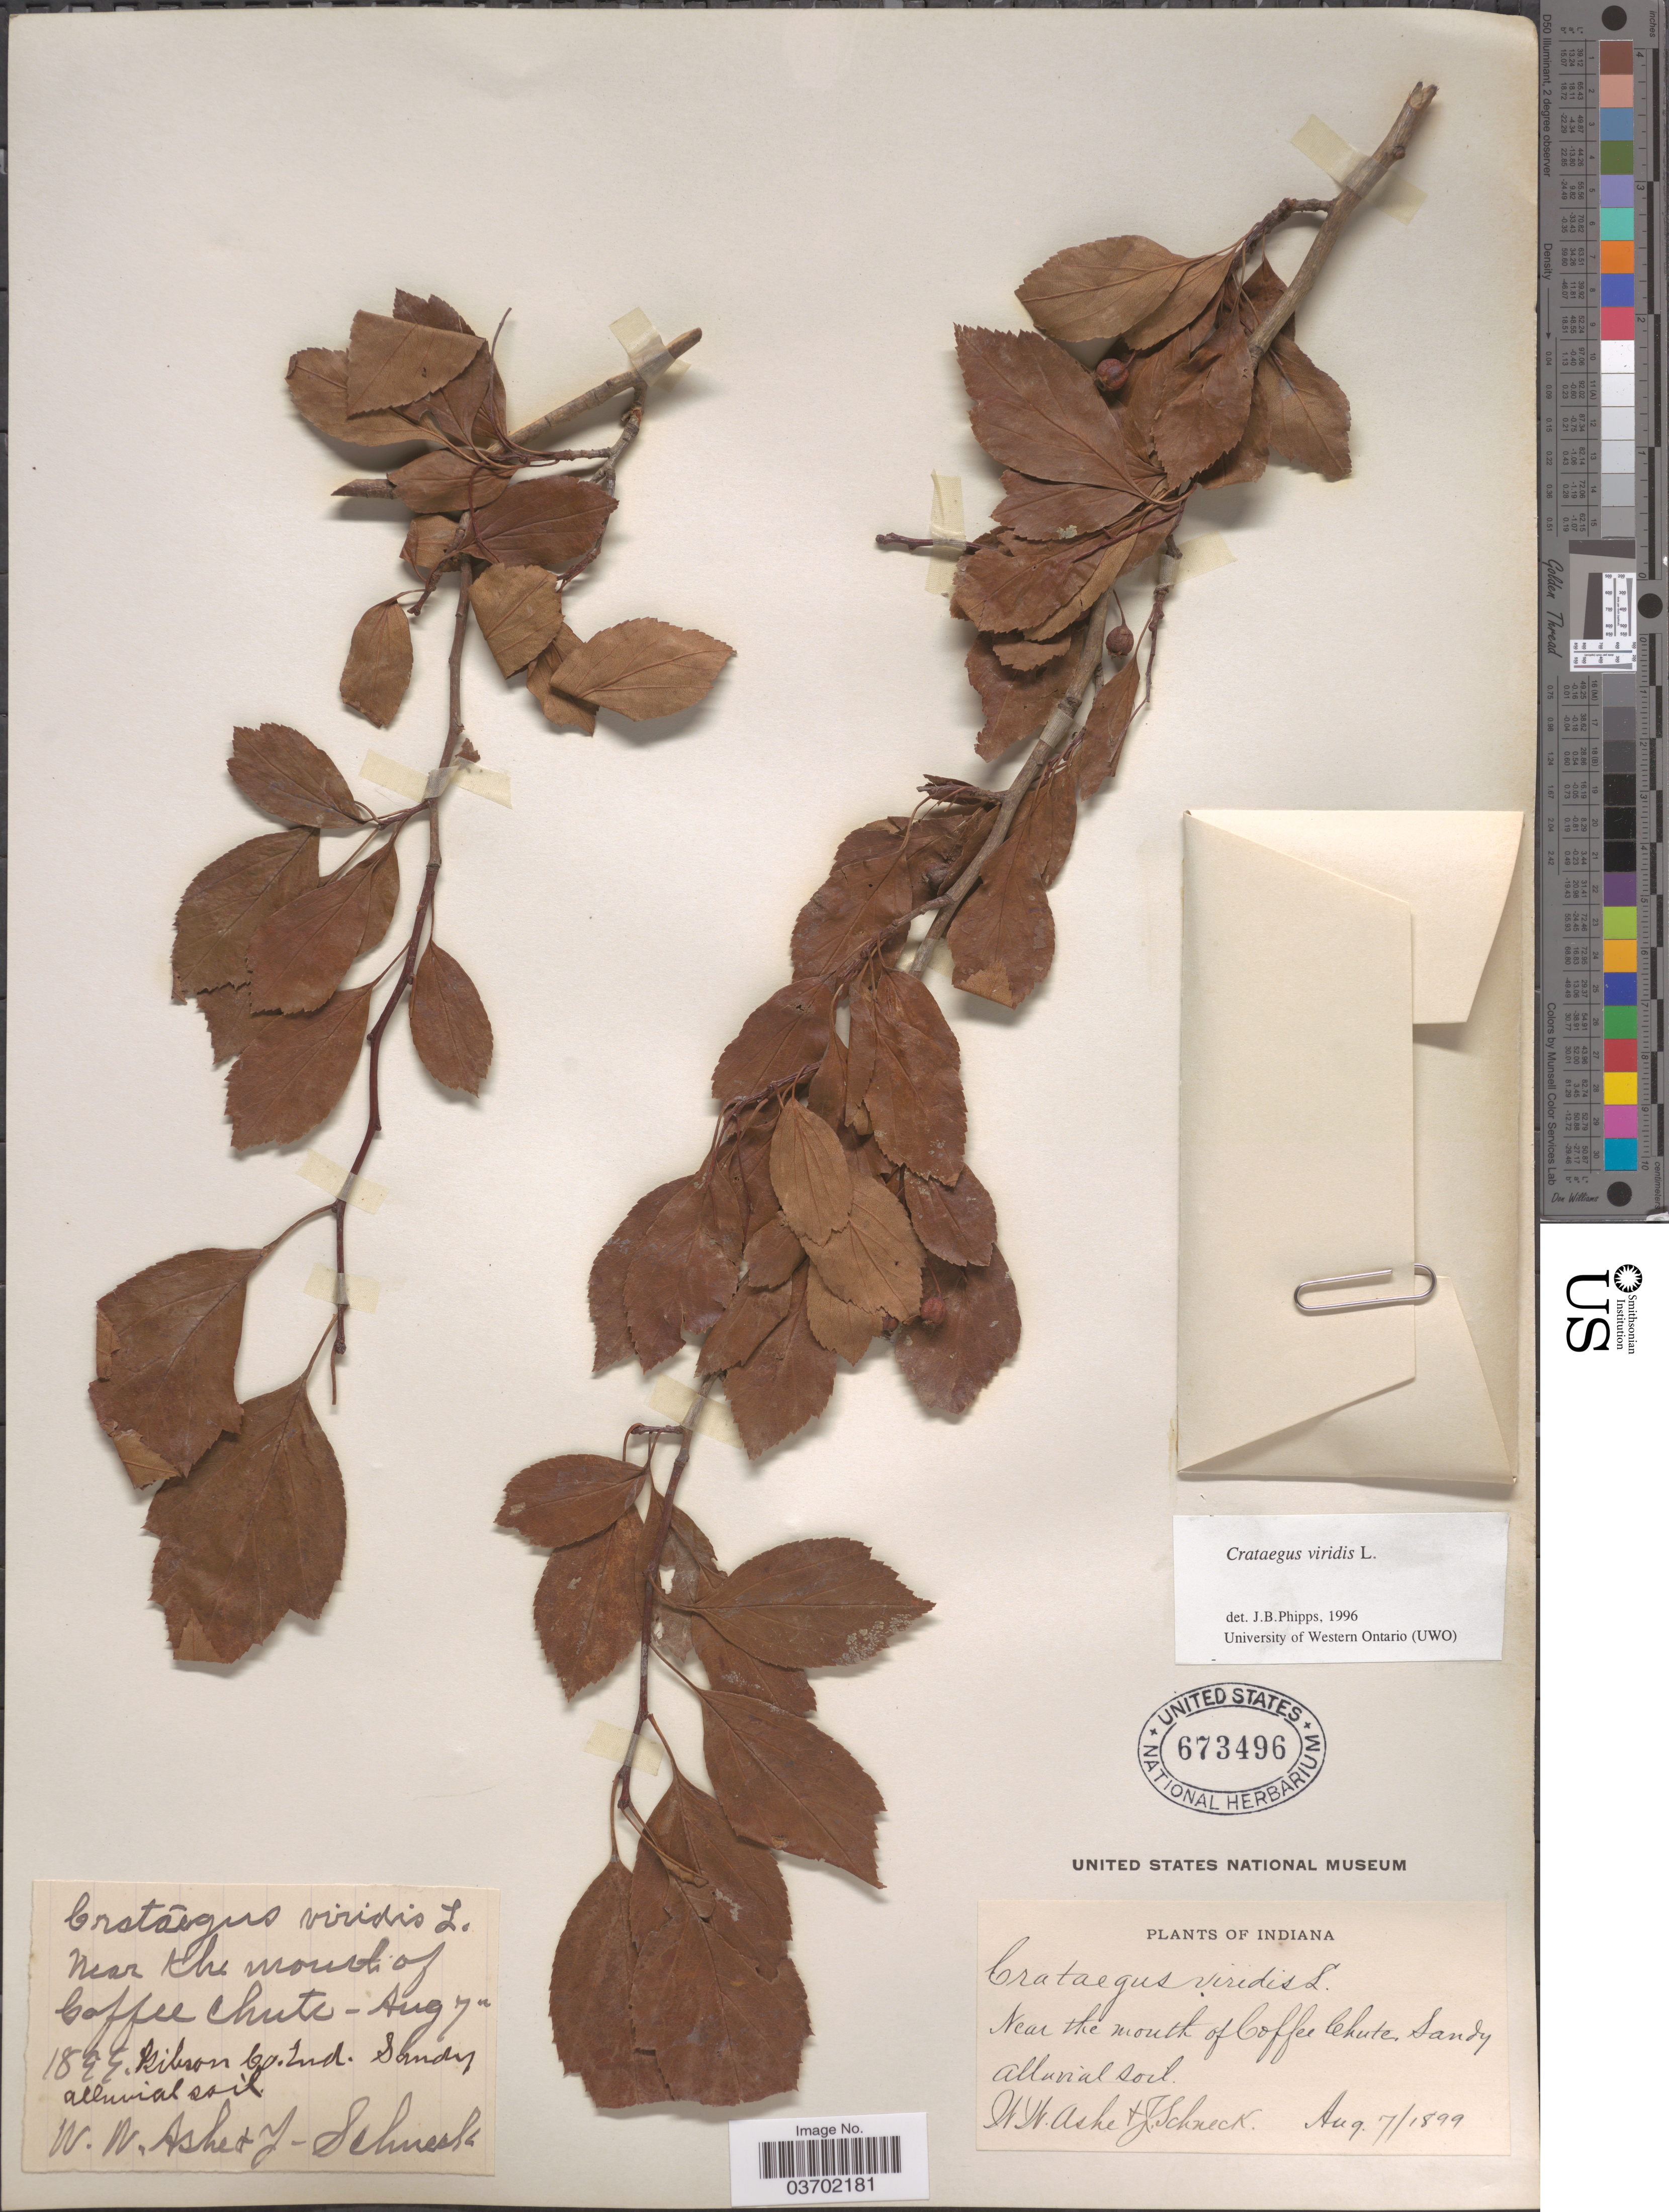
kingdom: Plantae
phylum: Tracheophyta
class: Magnoliopsida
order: Rosales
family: Rosaceae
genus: Crataegus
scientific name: Crataegus viridis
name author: L.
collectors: W. W. Ashe & J. Schneck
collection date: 1899-08-07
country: United States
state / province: Indiana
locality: Near the mouth of Coffee Chute. Gibson Co.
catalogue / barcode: US 673496